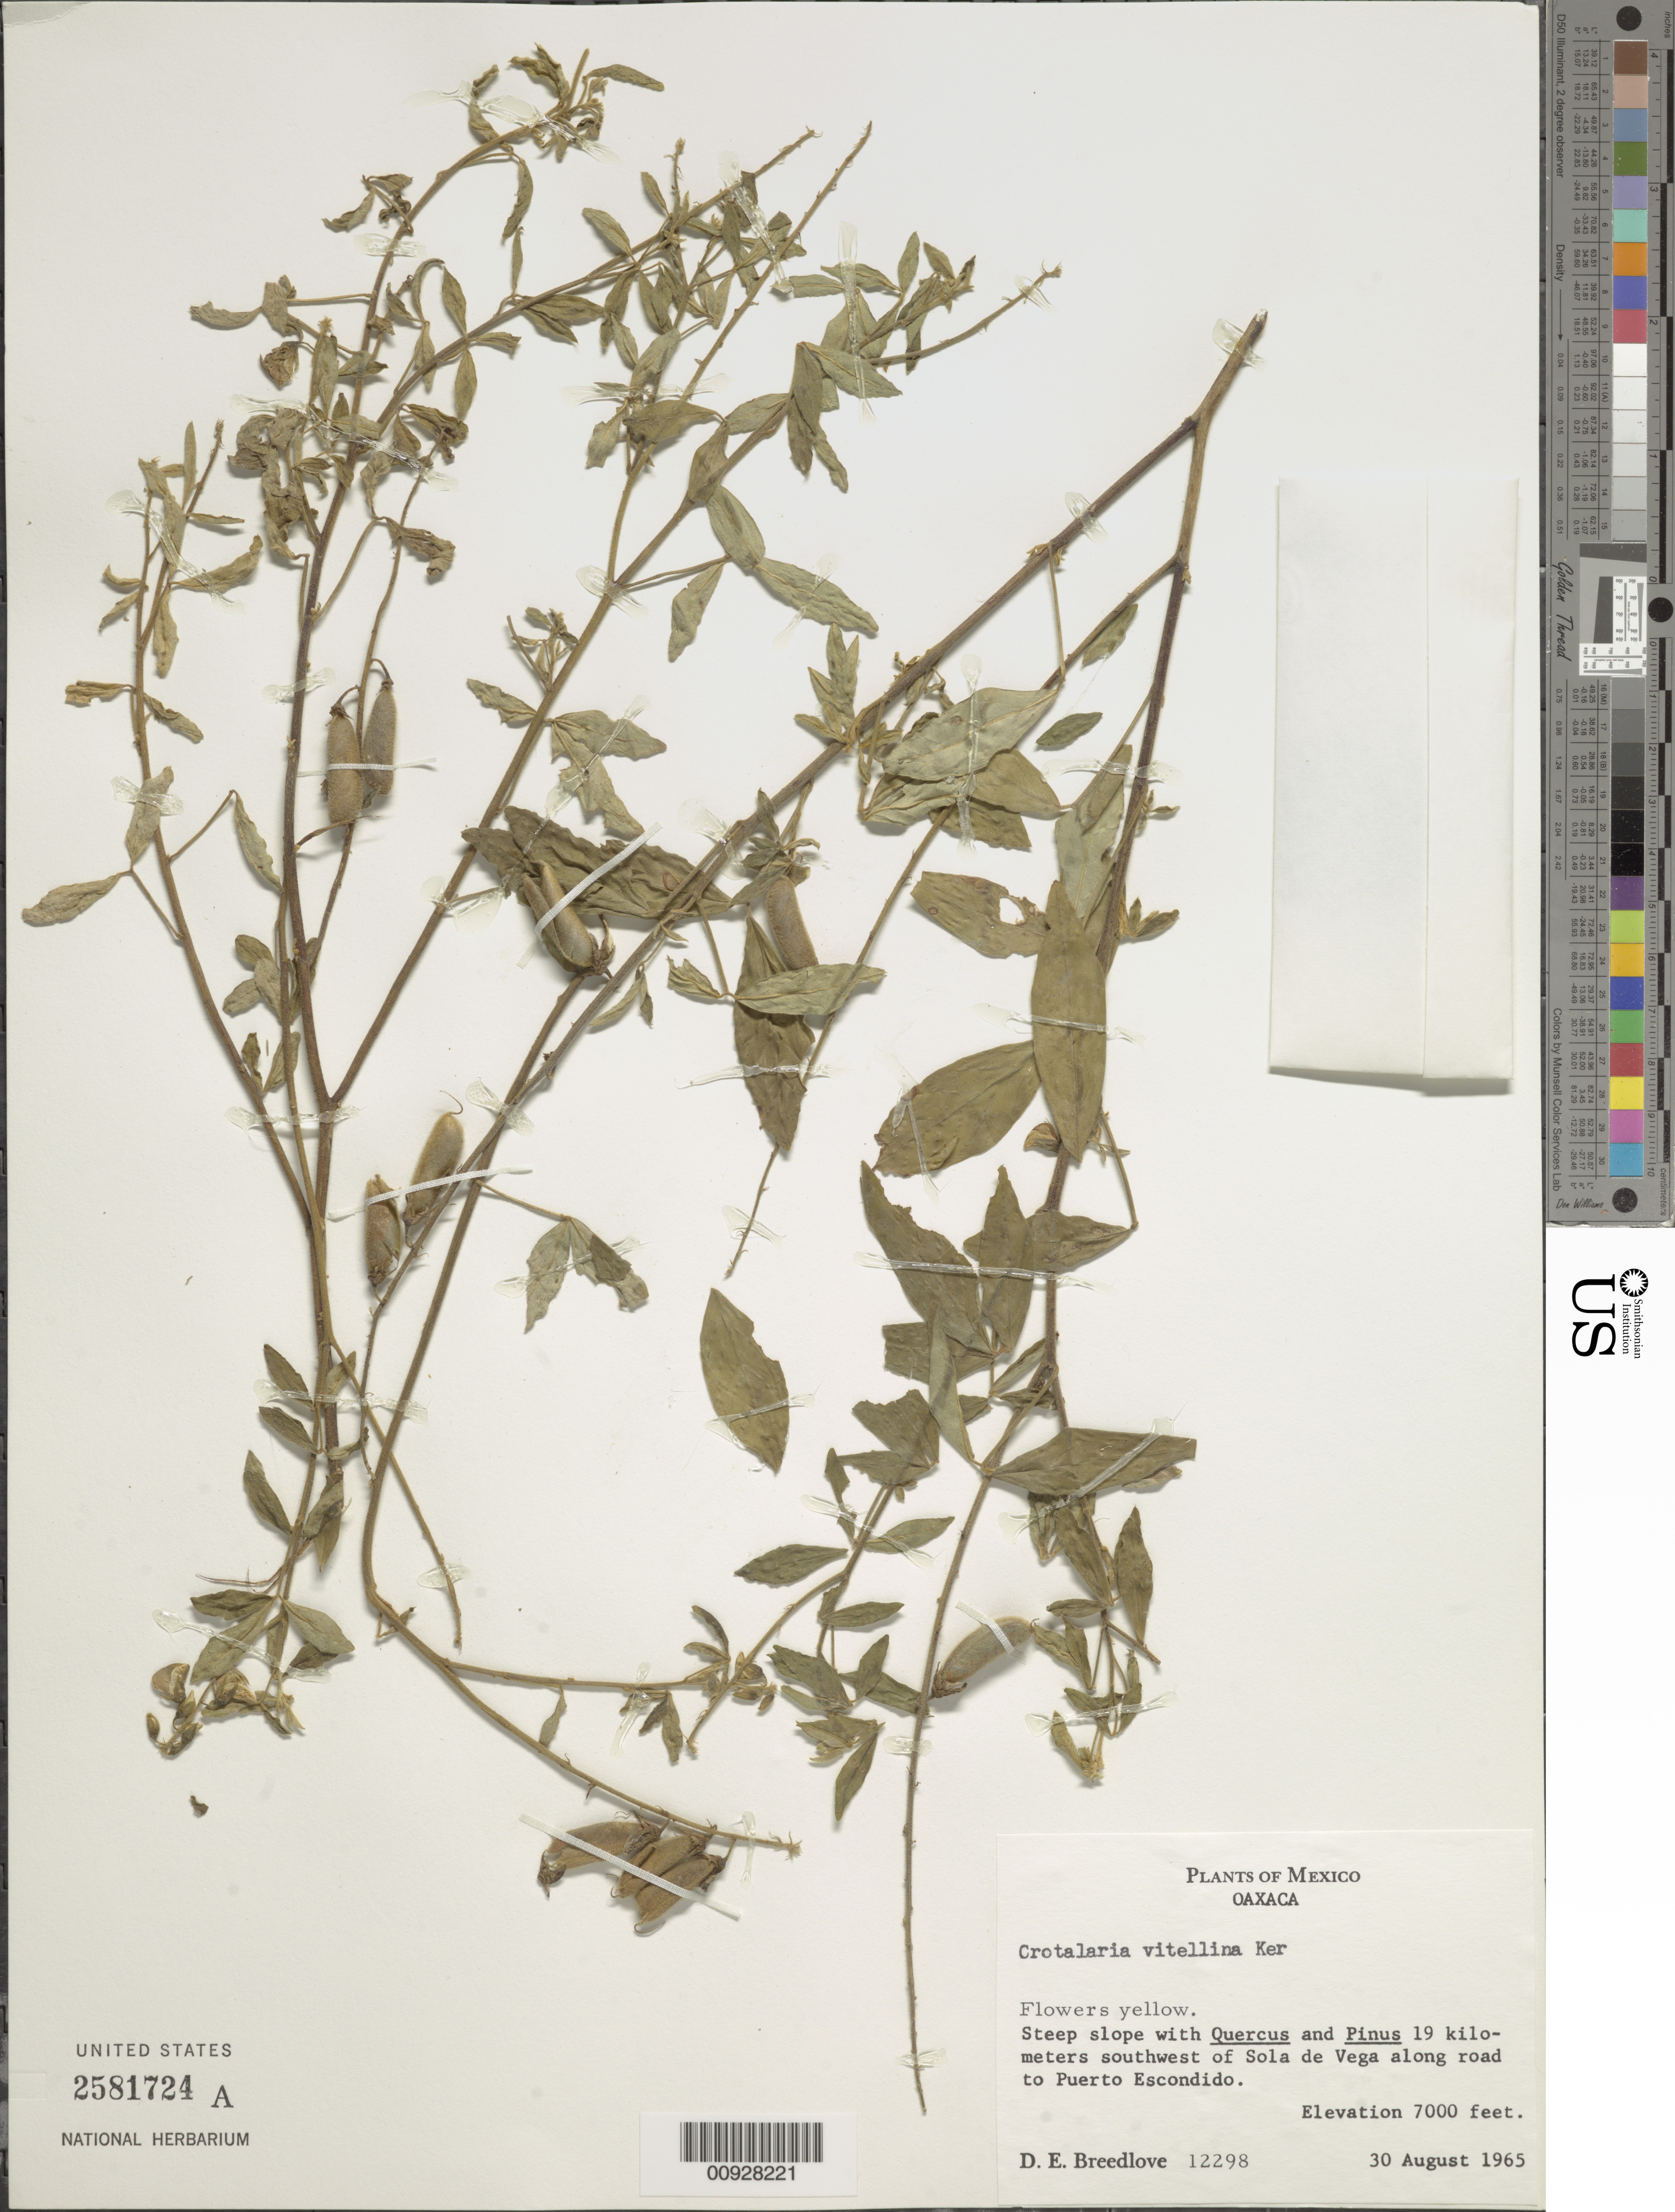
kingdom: Plantae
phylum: Tracheophyta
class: Magnoliopsida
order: Fabales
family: Fabaceae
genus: Crotalaria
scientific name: Crotalaria sp.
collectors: D. E. Breedlove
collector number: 12298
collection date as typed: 30 Aug 1965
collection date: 1965-08-30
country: Mexico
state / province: Oaxaca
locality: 19 kilometers southwest of Sola de Vega along road to Puerto Escondido.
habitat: Steep slope with Quercus and Pinus.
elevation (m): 2134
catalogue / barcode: US 2581724A